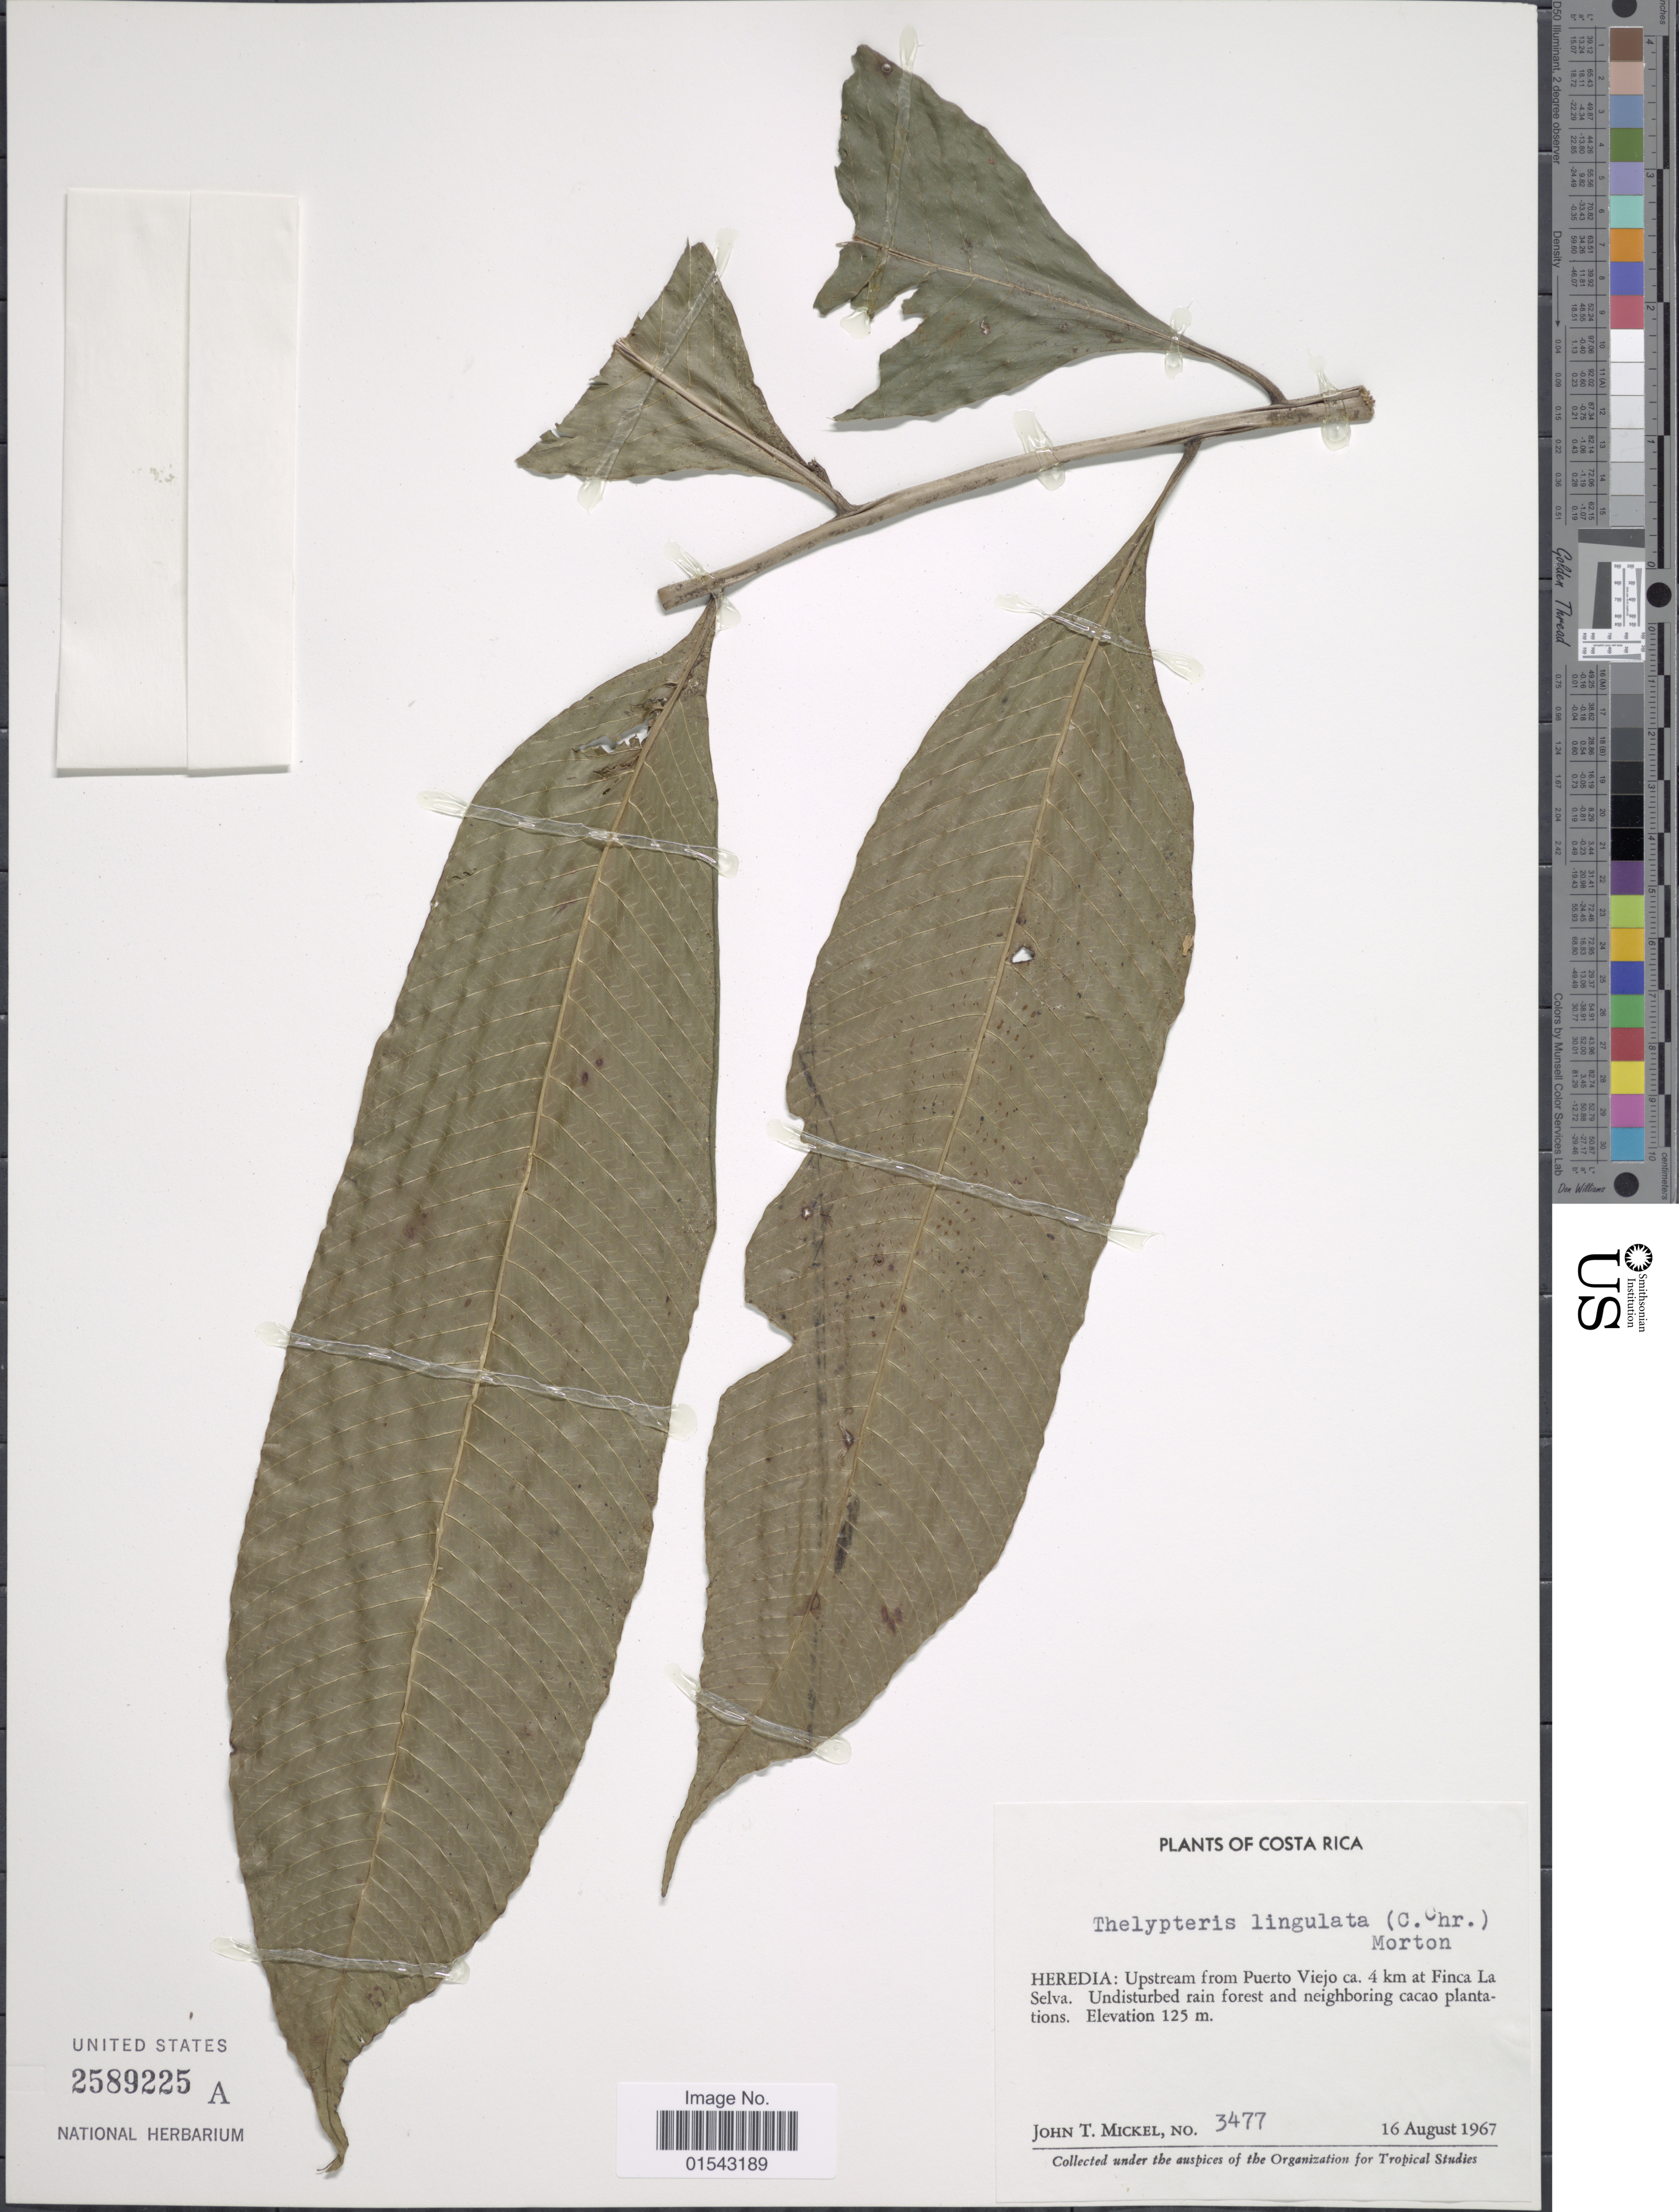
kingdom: Plantae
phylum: Tracheophyta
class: Polypodiopsida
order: Polypodiales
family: Thelypteridaceae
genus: Meniscium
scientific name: Meniscium lingulatum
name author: (C. Chr.) Pic. Serm.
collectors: J. T. Mickel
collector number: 3477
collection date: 1967-08-16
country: Costa Rica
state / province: Heredia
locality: Heredia: upstream from Puerto Viejo ca. 4 km at Finca La Selva, Costa Rica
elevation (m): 125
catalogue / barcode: US 2589225A